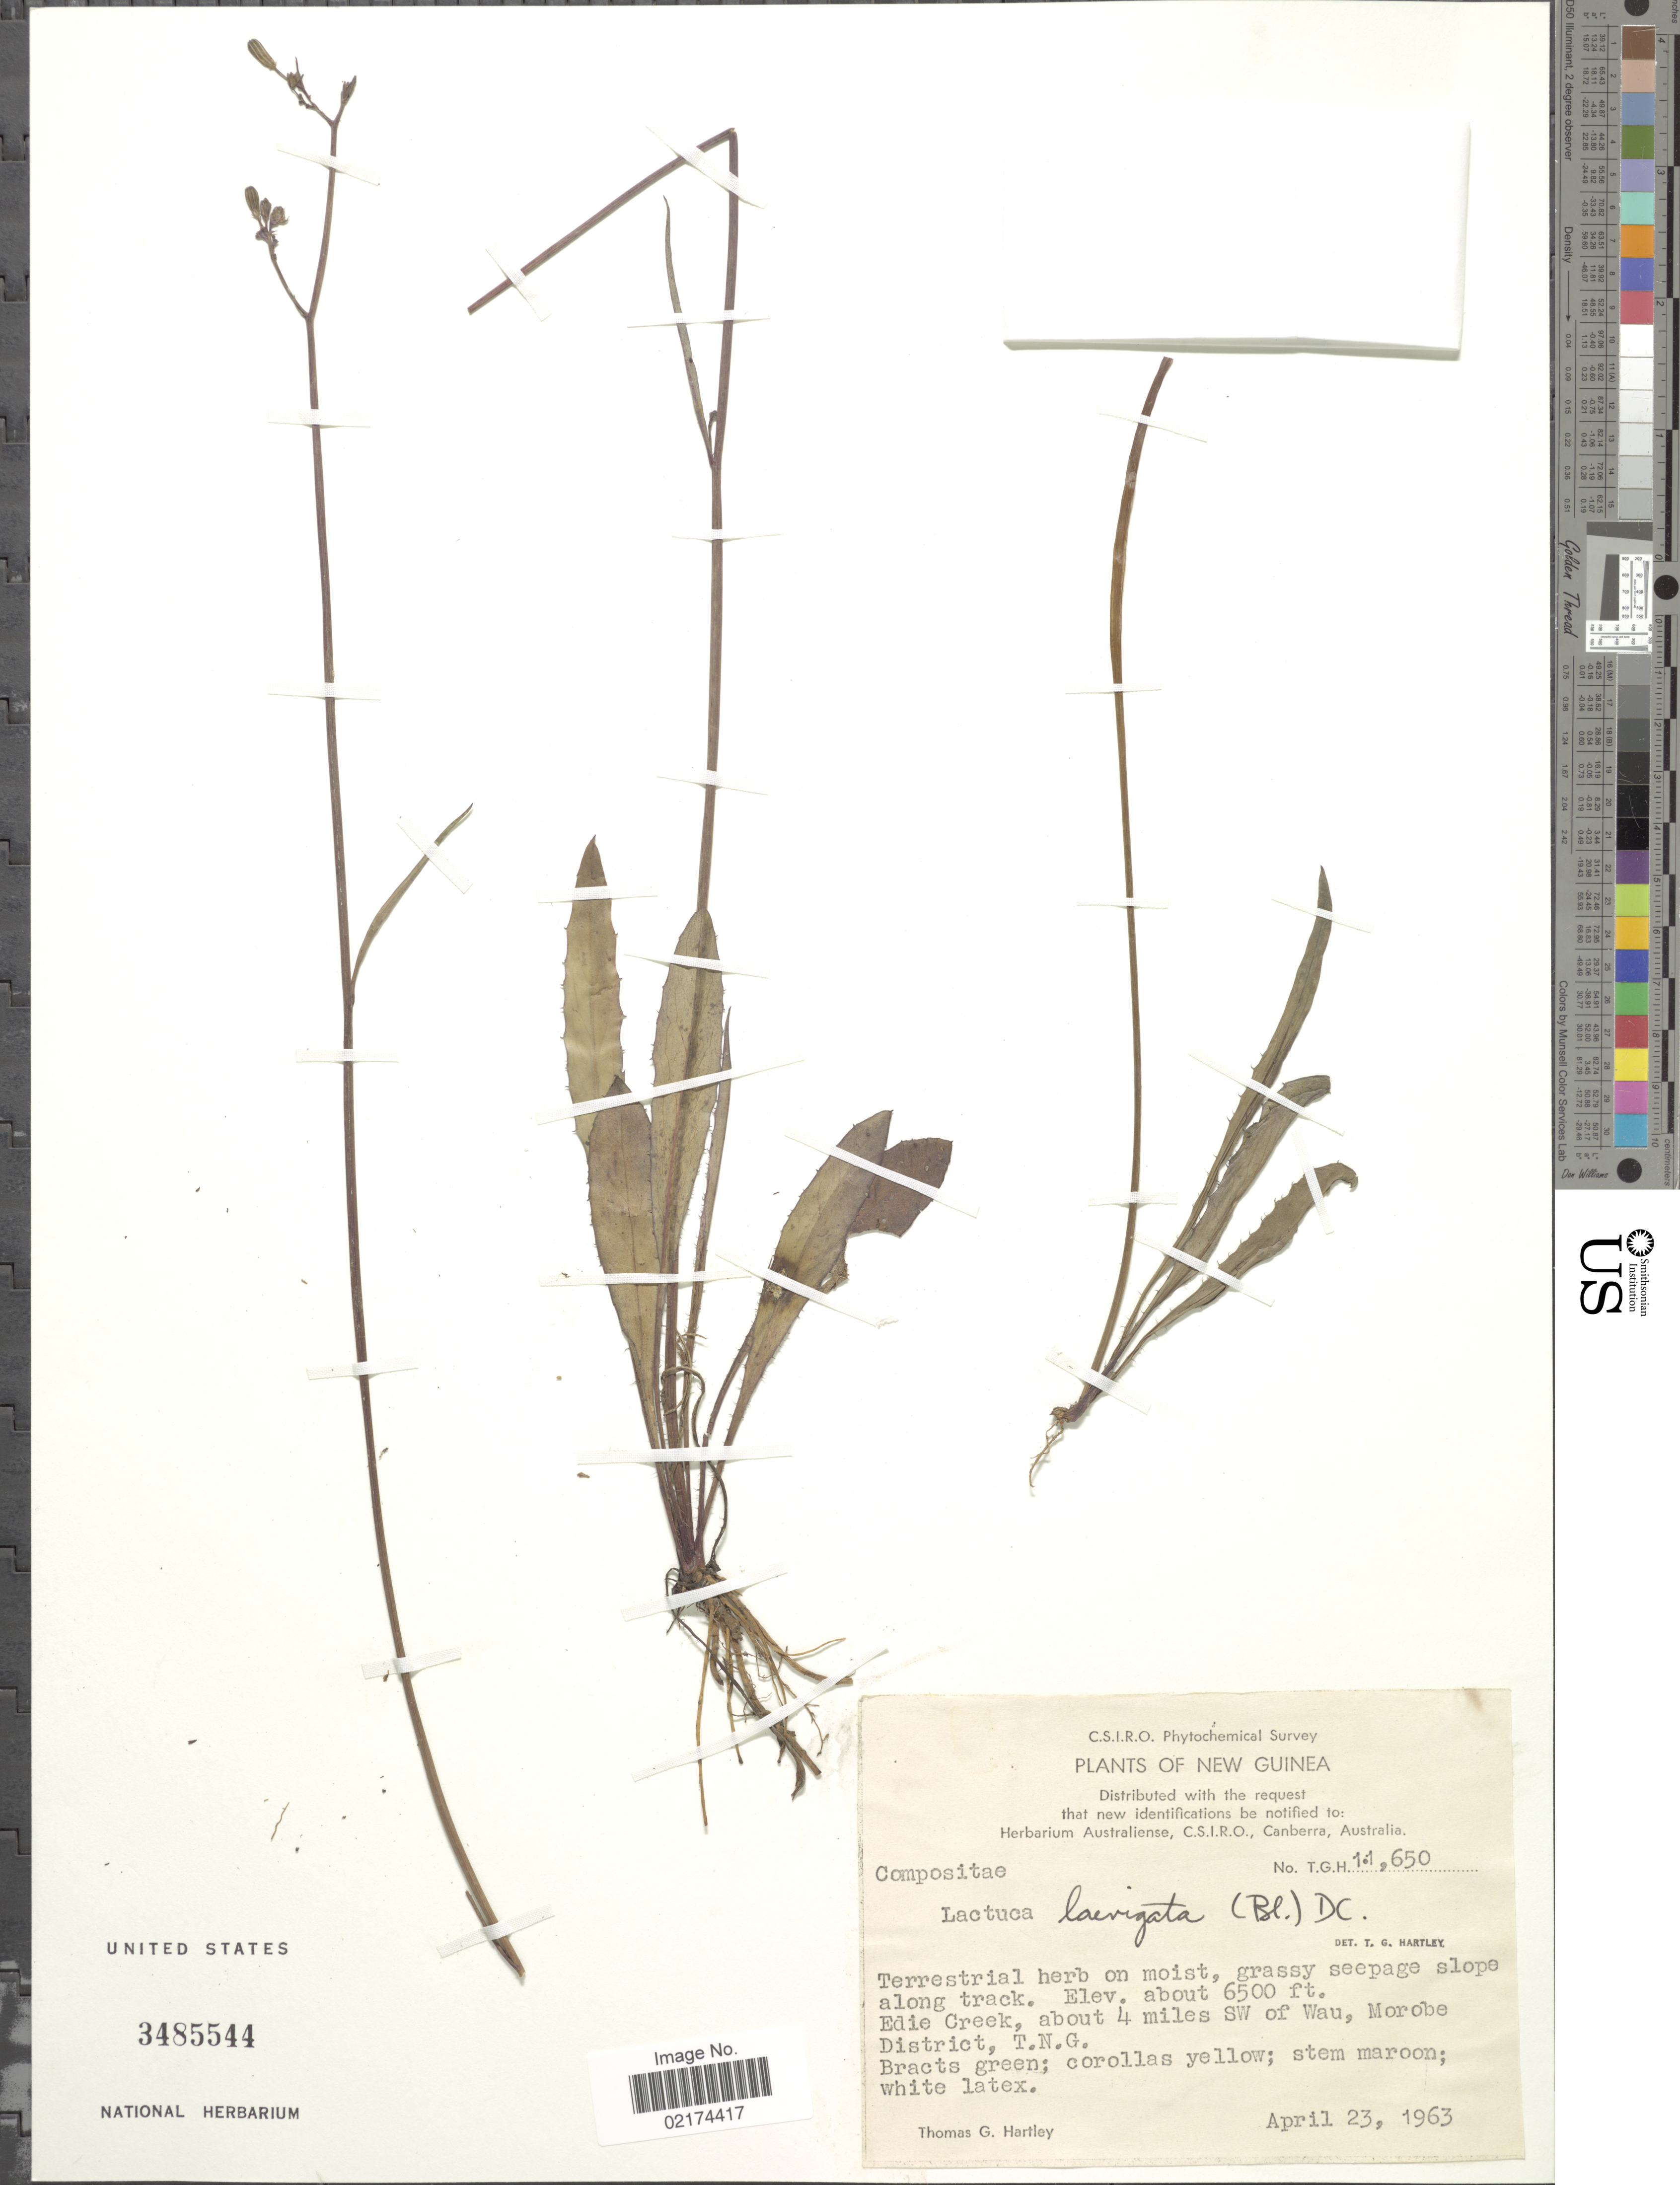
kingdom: Plantae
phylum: Tracheophyta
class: Magnoliopsida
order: Asterales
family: Asteraceae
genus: Lactuca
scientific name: Lactuca laevigata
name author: (Blume) DC.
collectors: T. G. Hartley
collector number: TGH11650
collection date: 1963-04-23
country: Papua New Guinea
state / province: Morobe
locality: Edie Creek, about 4 miles SW of Wau, Morobe District, T.N.G.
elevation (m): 1981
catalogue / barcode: US 3485544